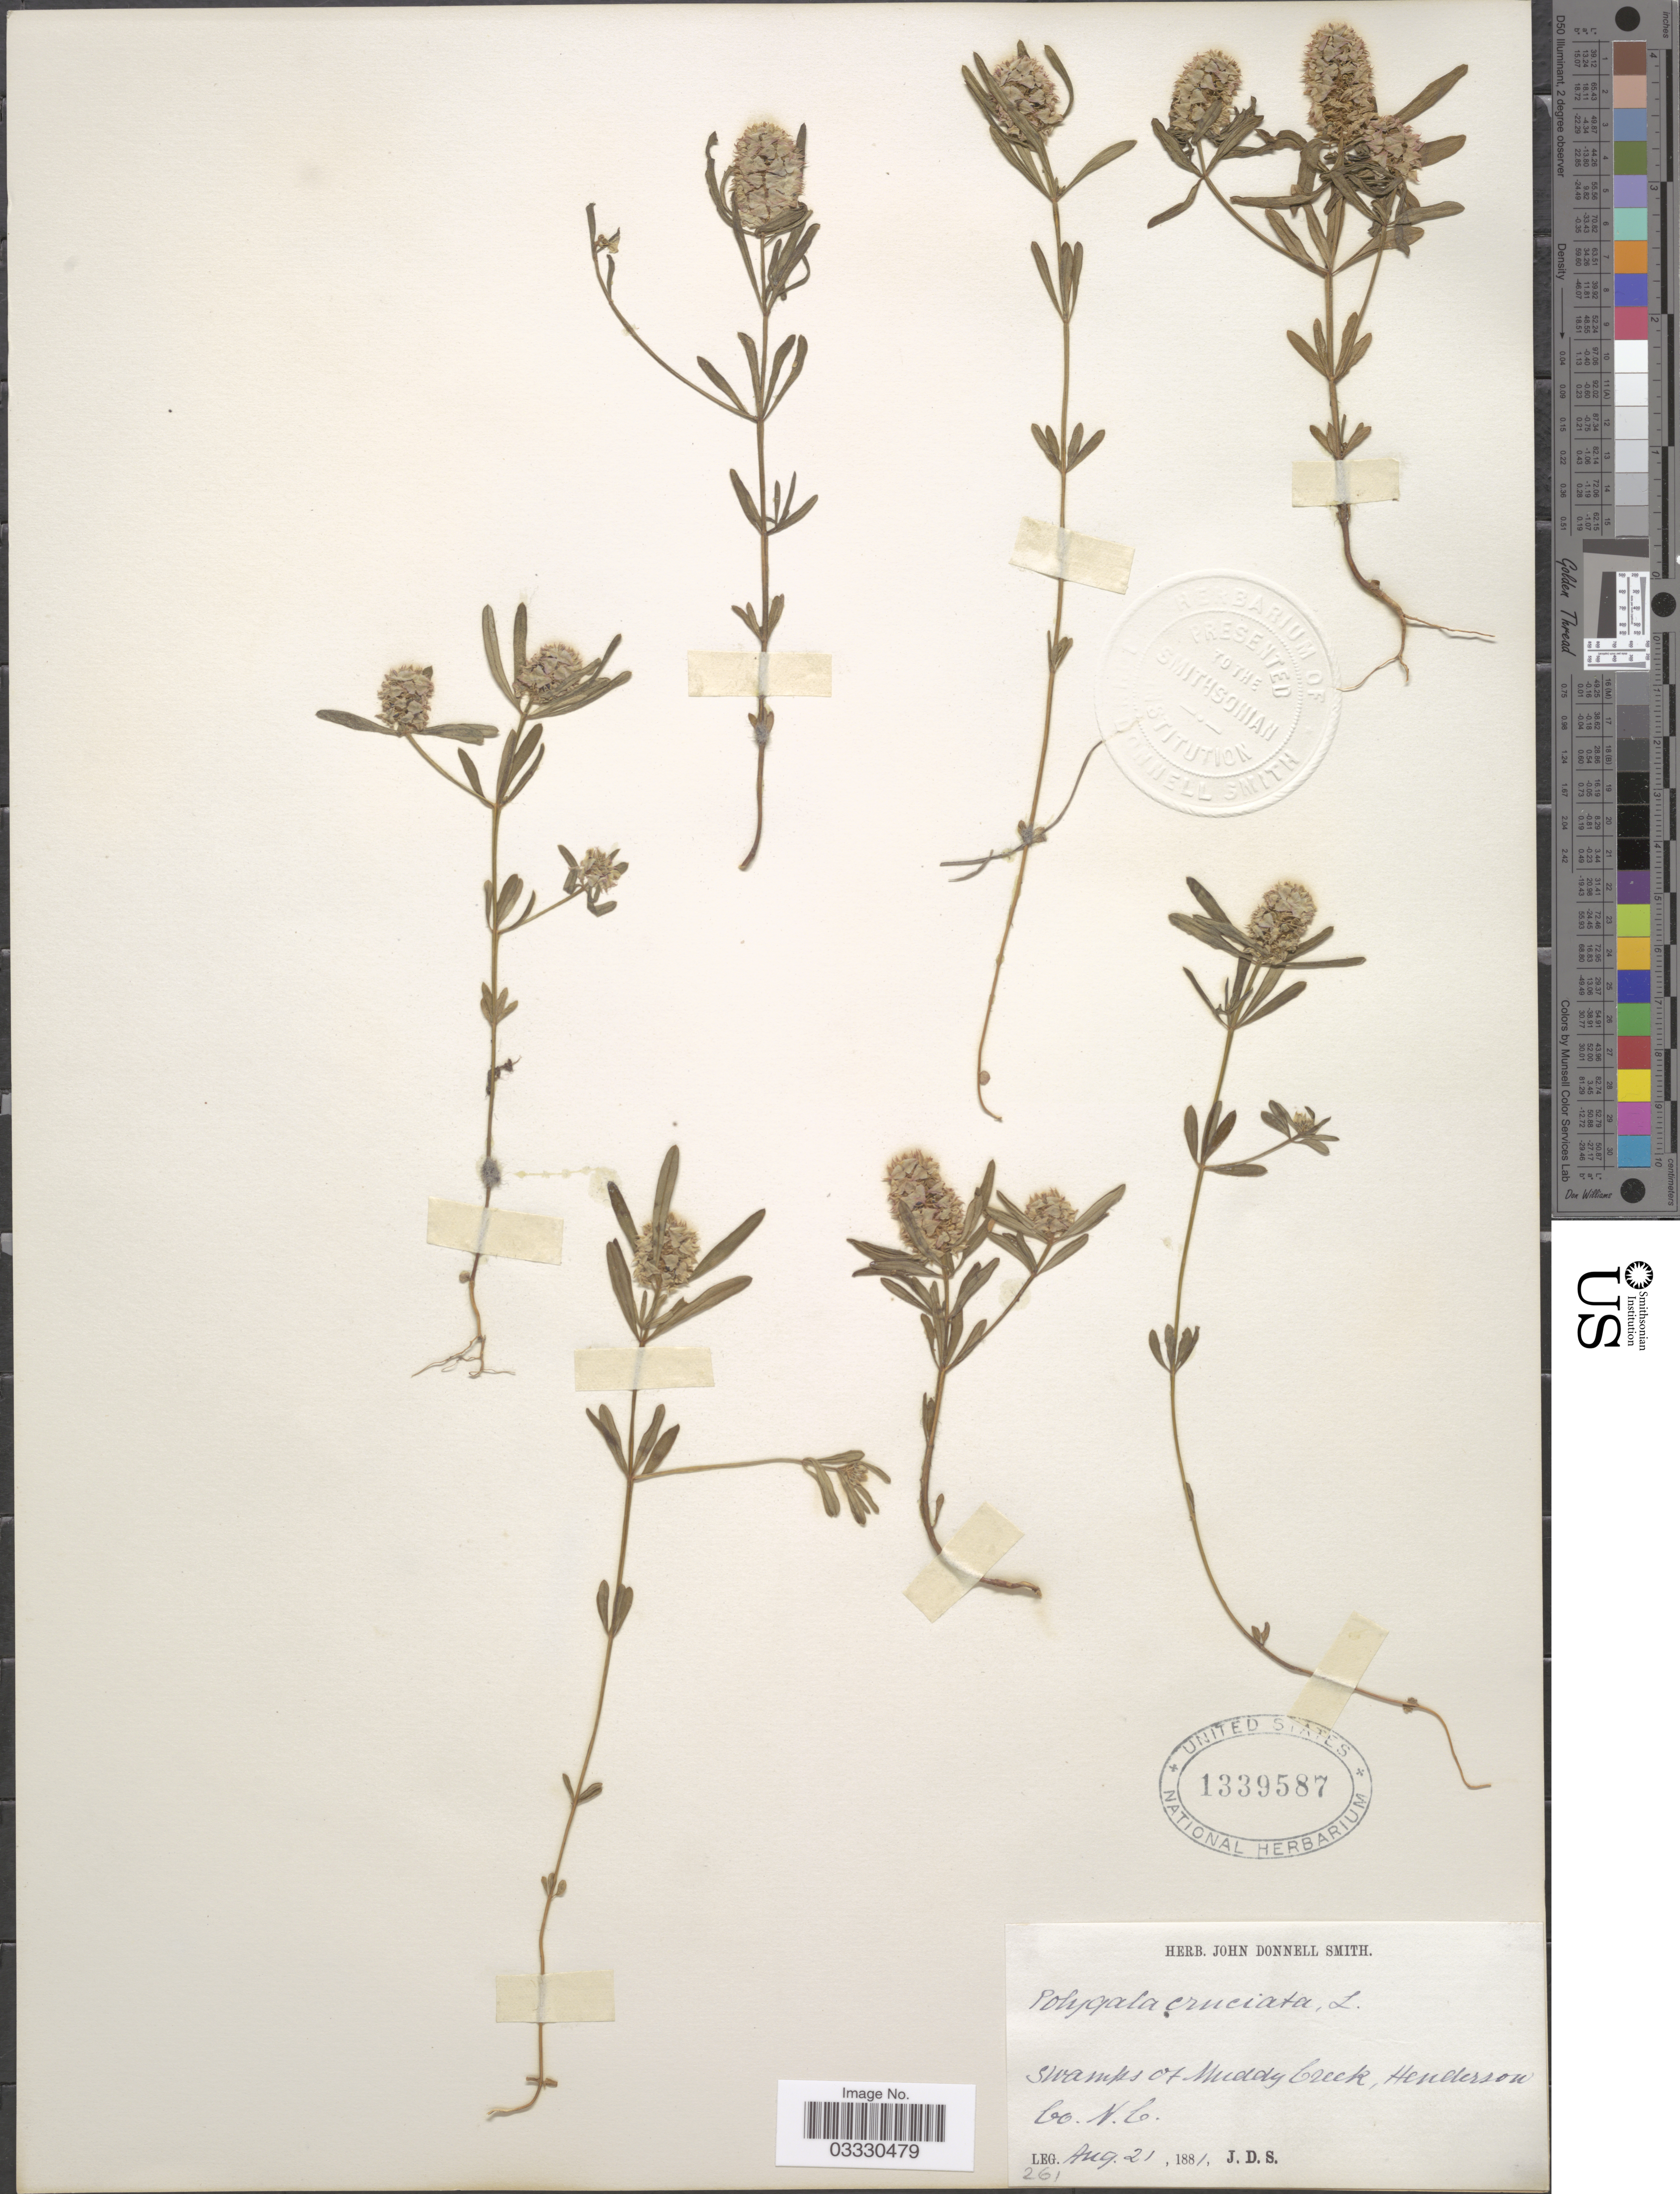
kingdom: Plantae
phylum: Tracheophyta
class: Magnoliopsida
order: Fabales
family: Polygalaceae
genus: Polygala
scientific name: Polygala cruciata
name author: L.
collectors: J. Donnell Smith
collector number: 261?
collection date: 1881-08-21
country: United States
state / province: North Carolina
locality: Swamps of Muddy Creek, Henderson Co.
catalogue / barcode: US 1339587